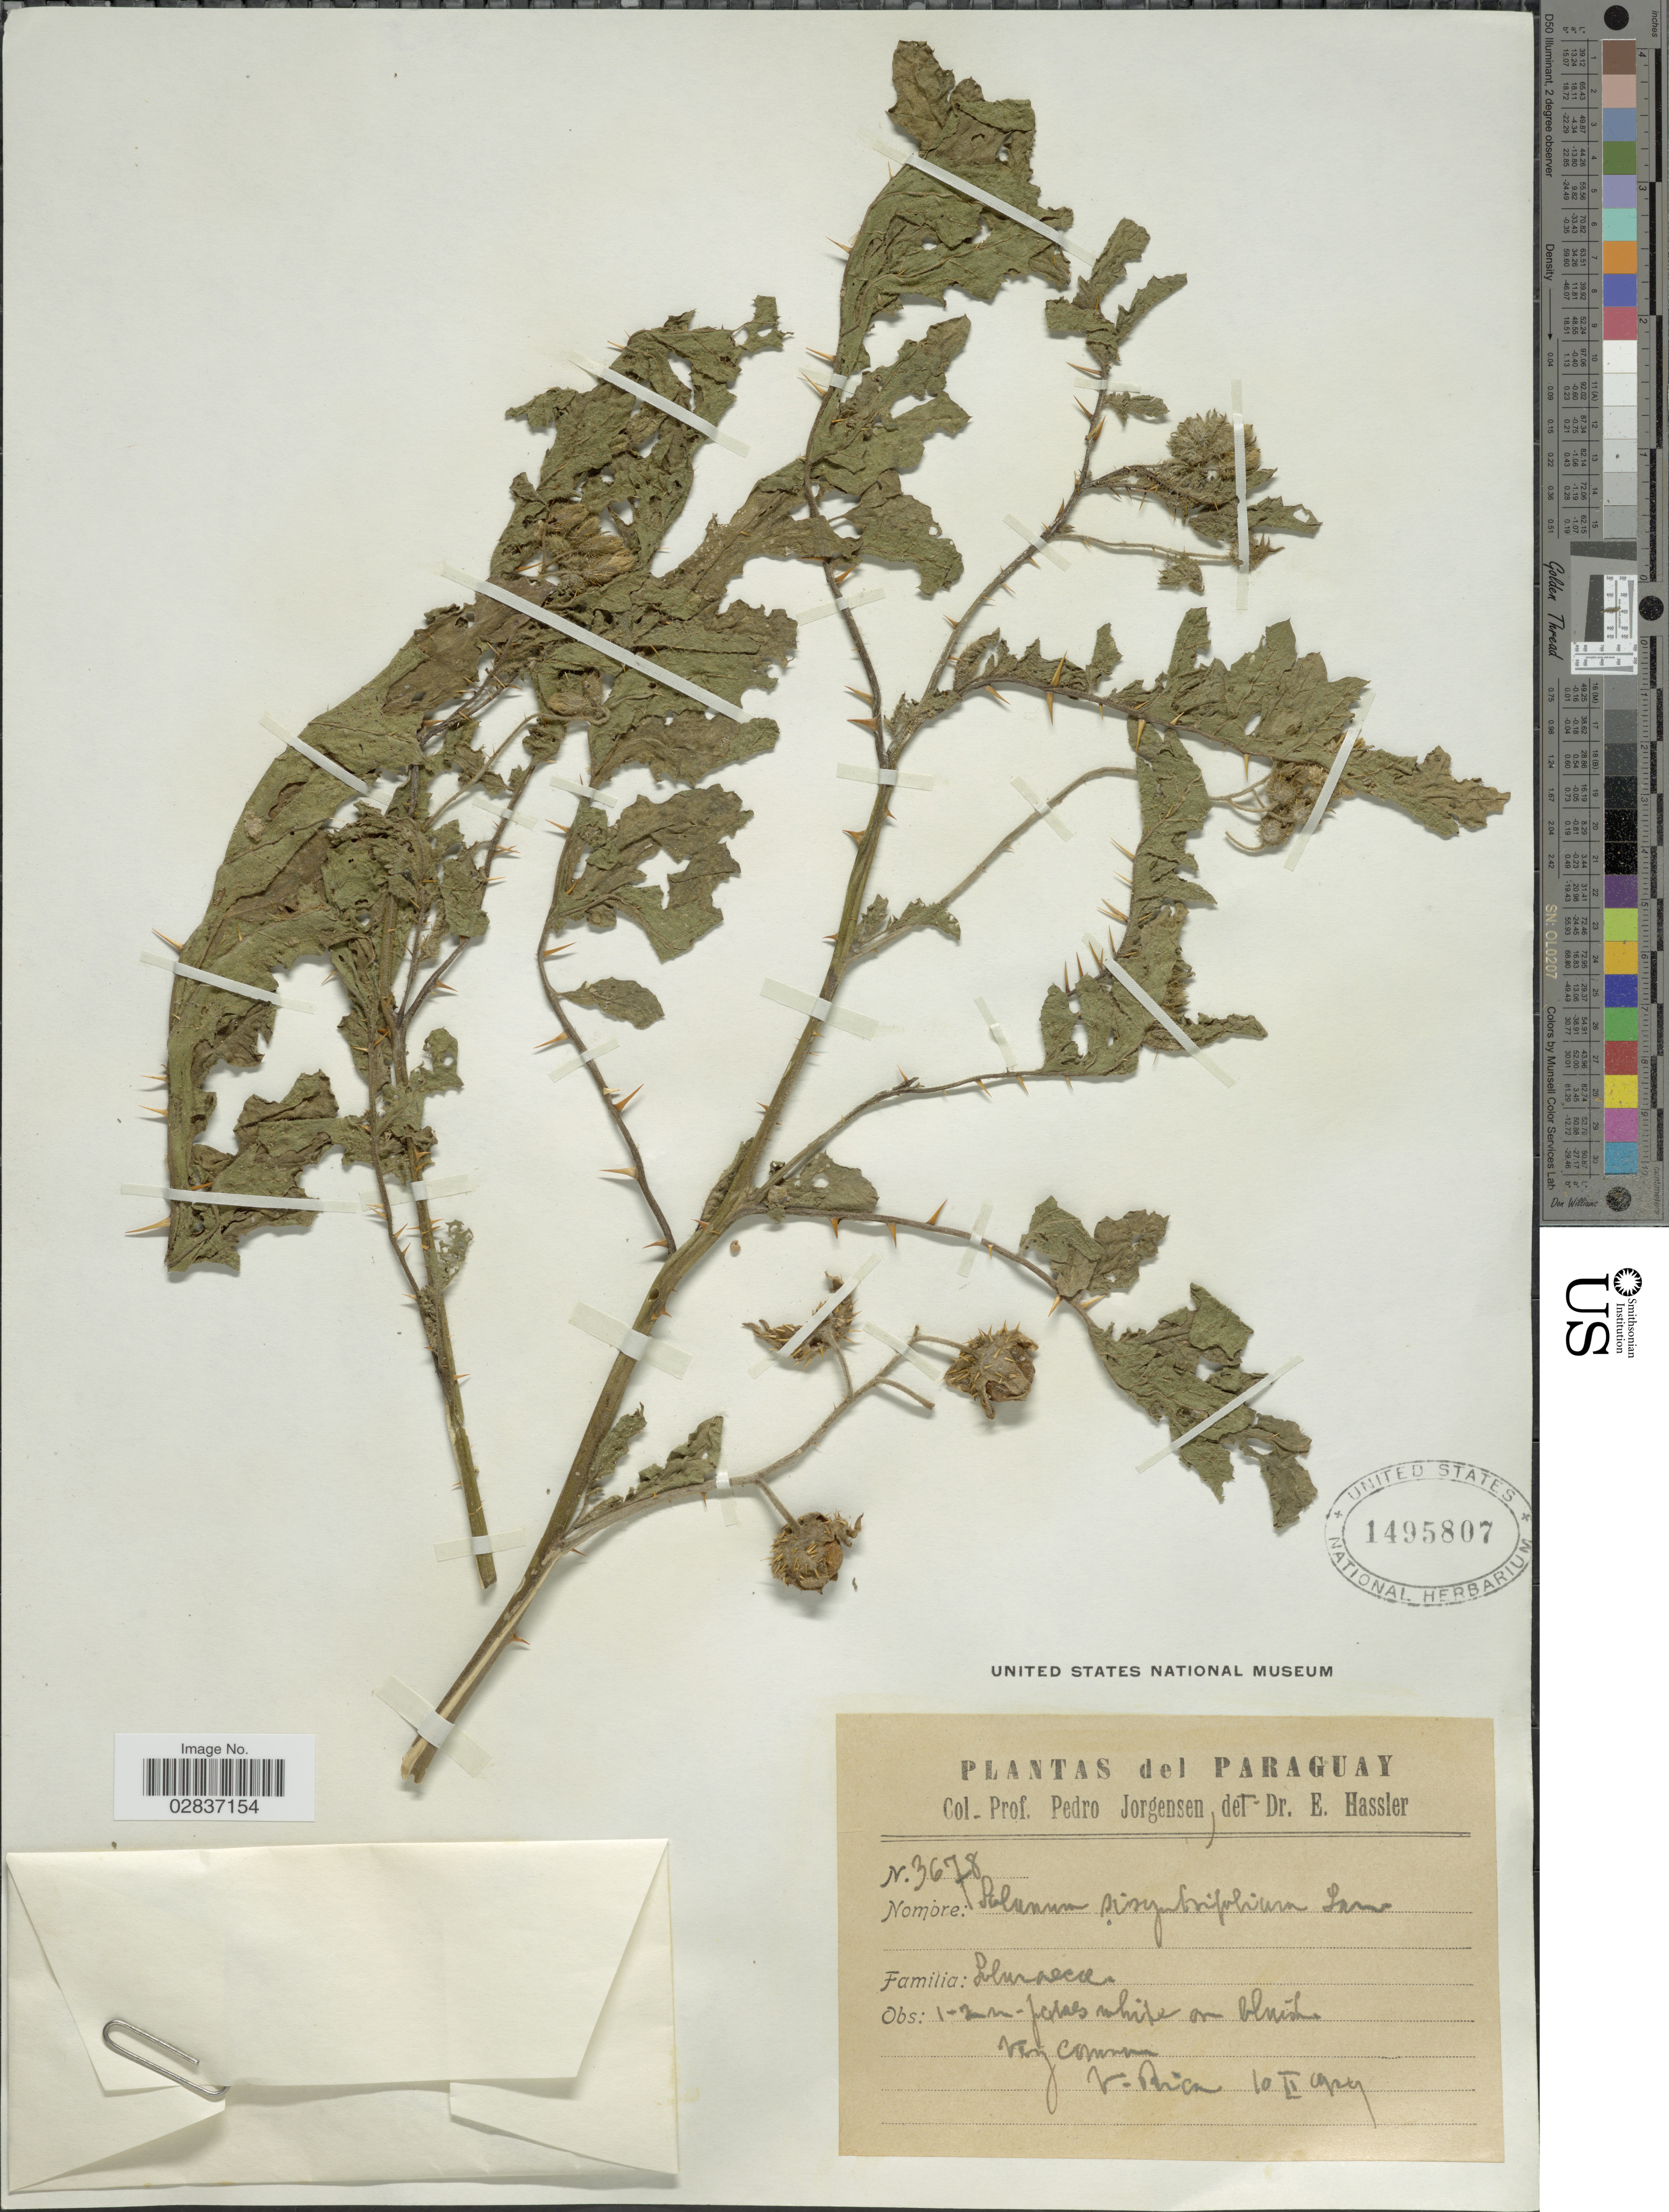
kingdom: Plantae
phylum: Tracheophyta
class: Magnoliopsida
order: Solanales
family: Solanaceae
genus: Solanum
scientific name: Solanum sisymbriifolium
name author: Lam.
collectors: P. Jörgensen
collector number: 3678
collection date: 1929-02-10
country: Paraguay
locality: V. Rica.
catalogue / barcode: US 1495807